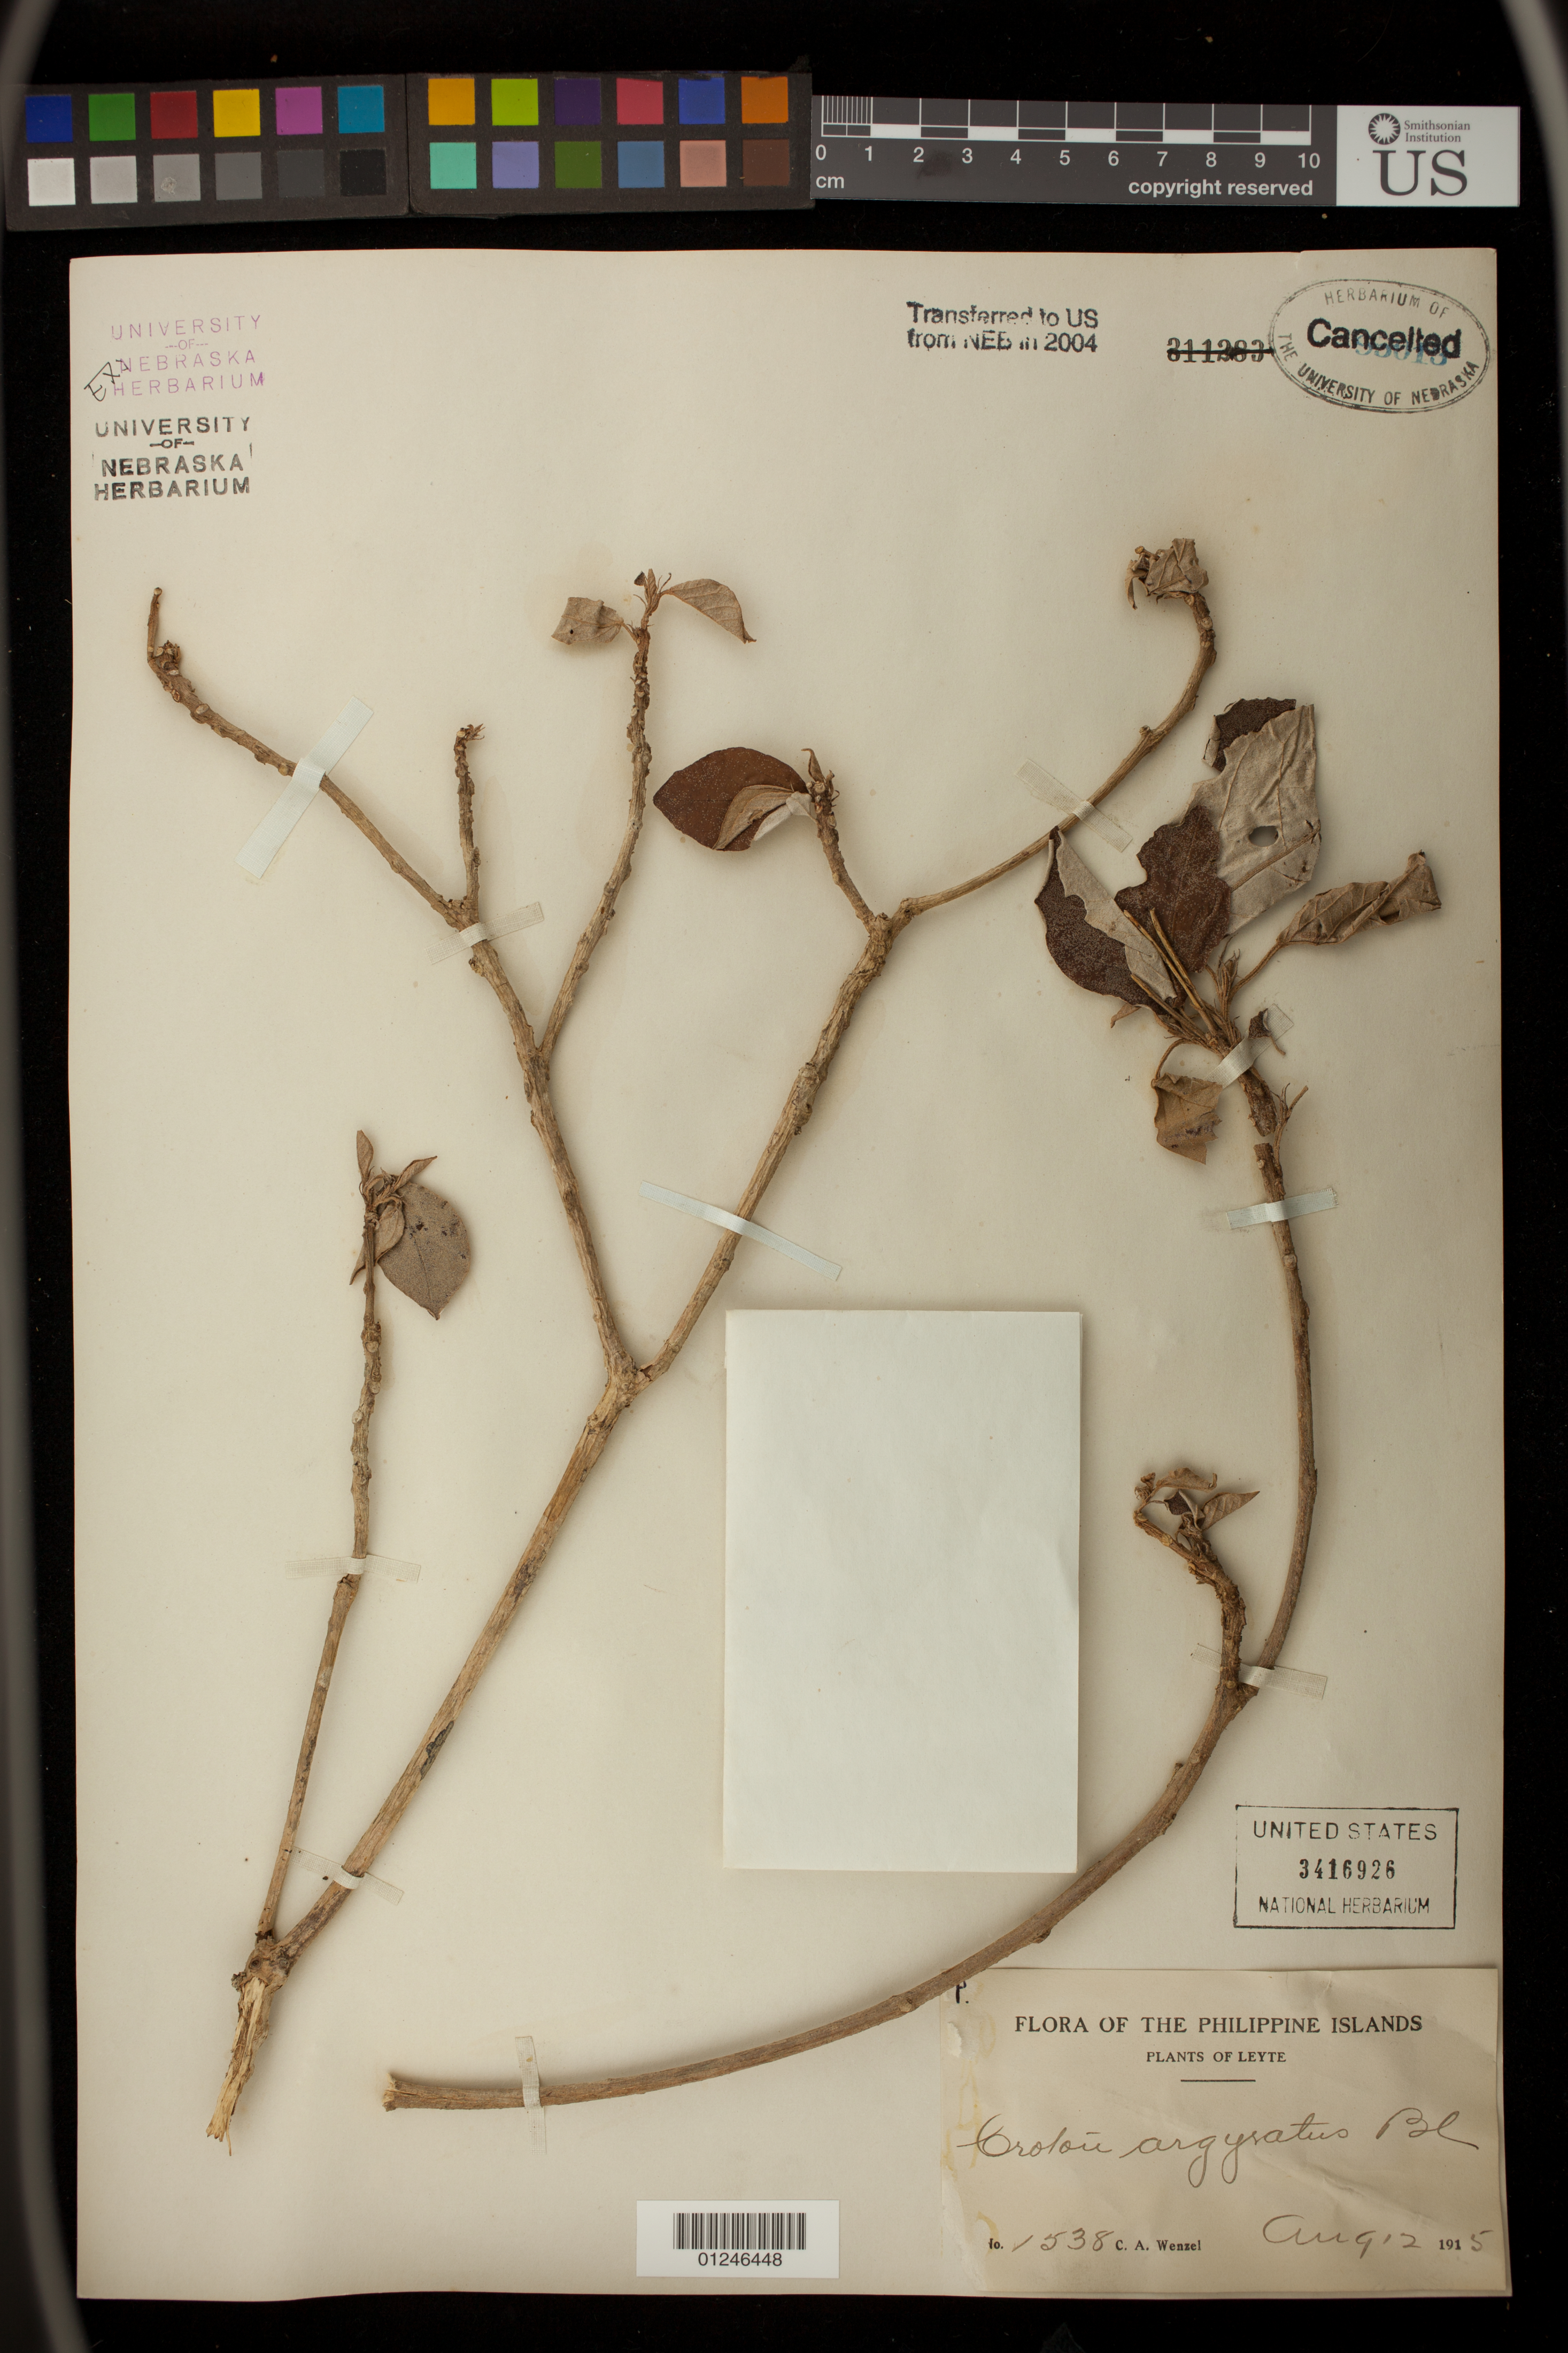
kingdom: Plantae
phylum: Tracheophyta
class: Magnoliopsida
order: Malpighiales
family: Euphorbiaceae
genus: Croton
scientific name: Croton argyratus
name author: Blume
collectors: C. Wenzel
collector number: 1538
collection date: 1915-08-12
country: Philippines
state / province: Eastern Visayas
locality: Leyte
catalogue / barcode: US 3416926